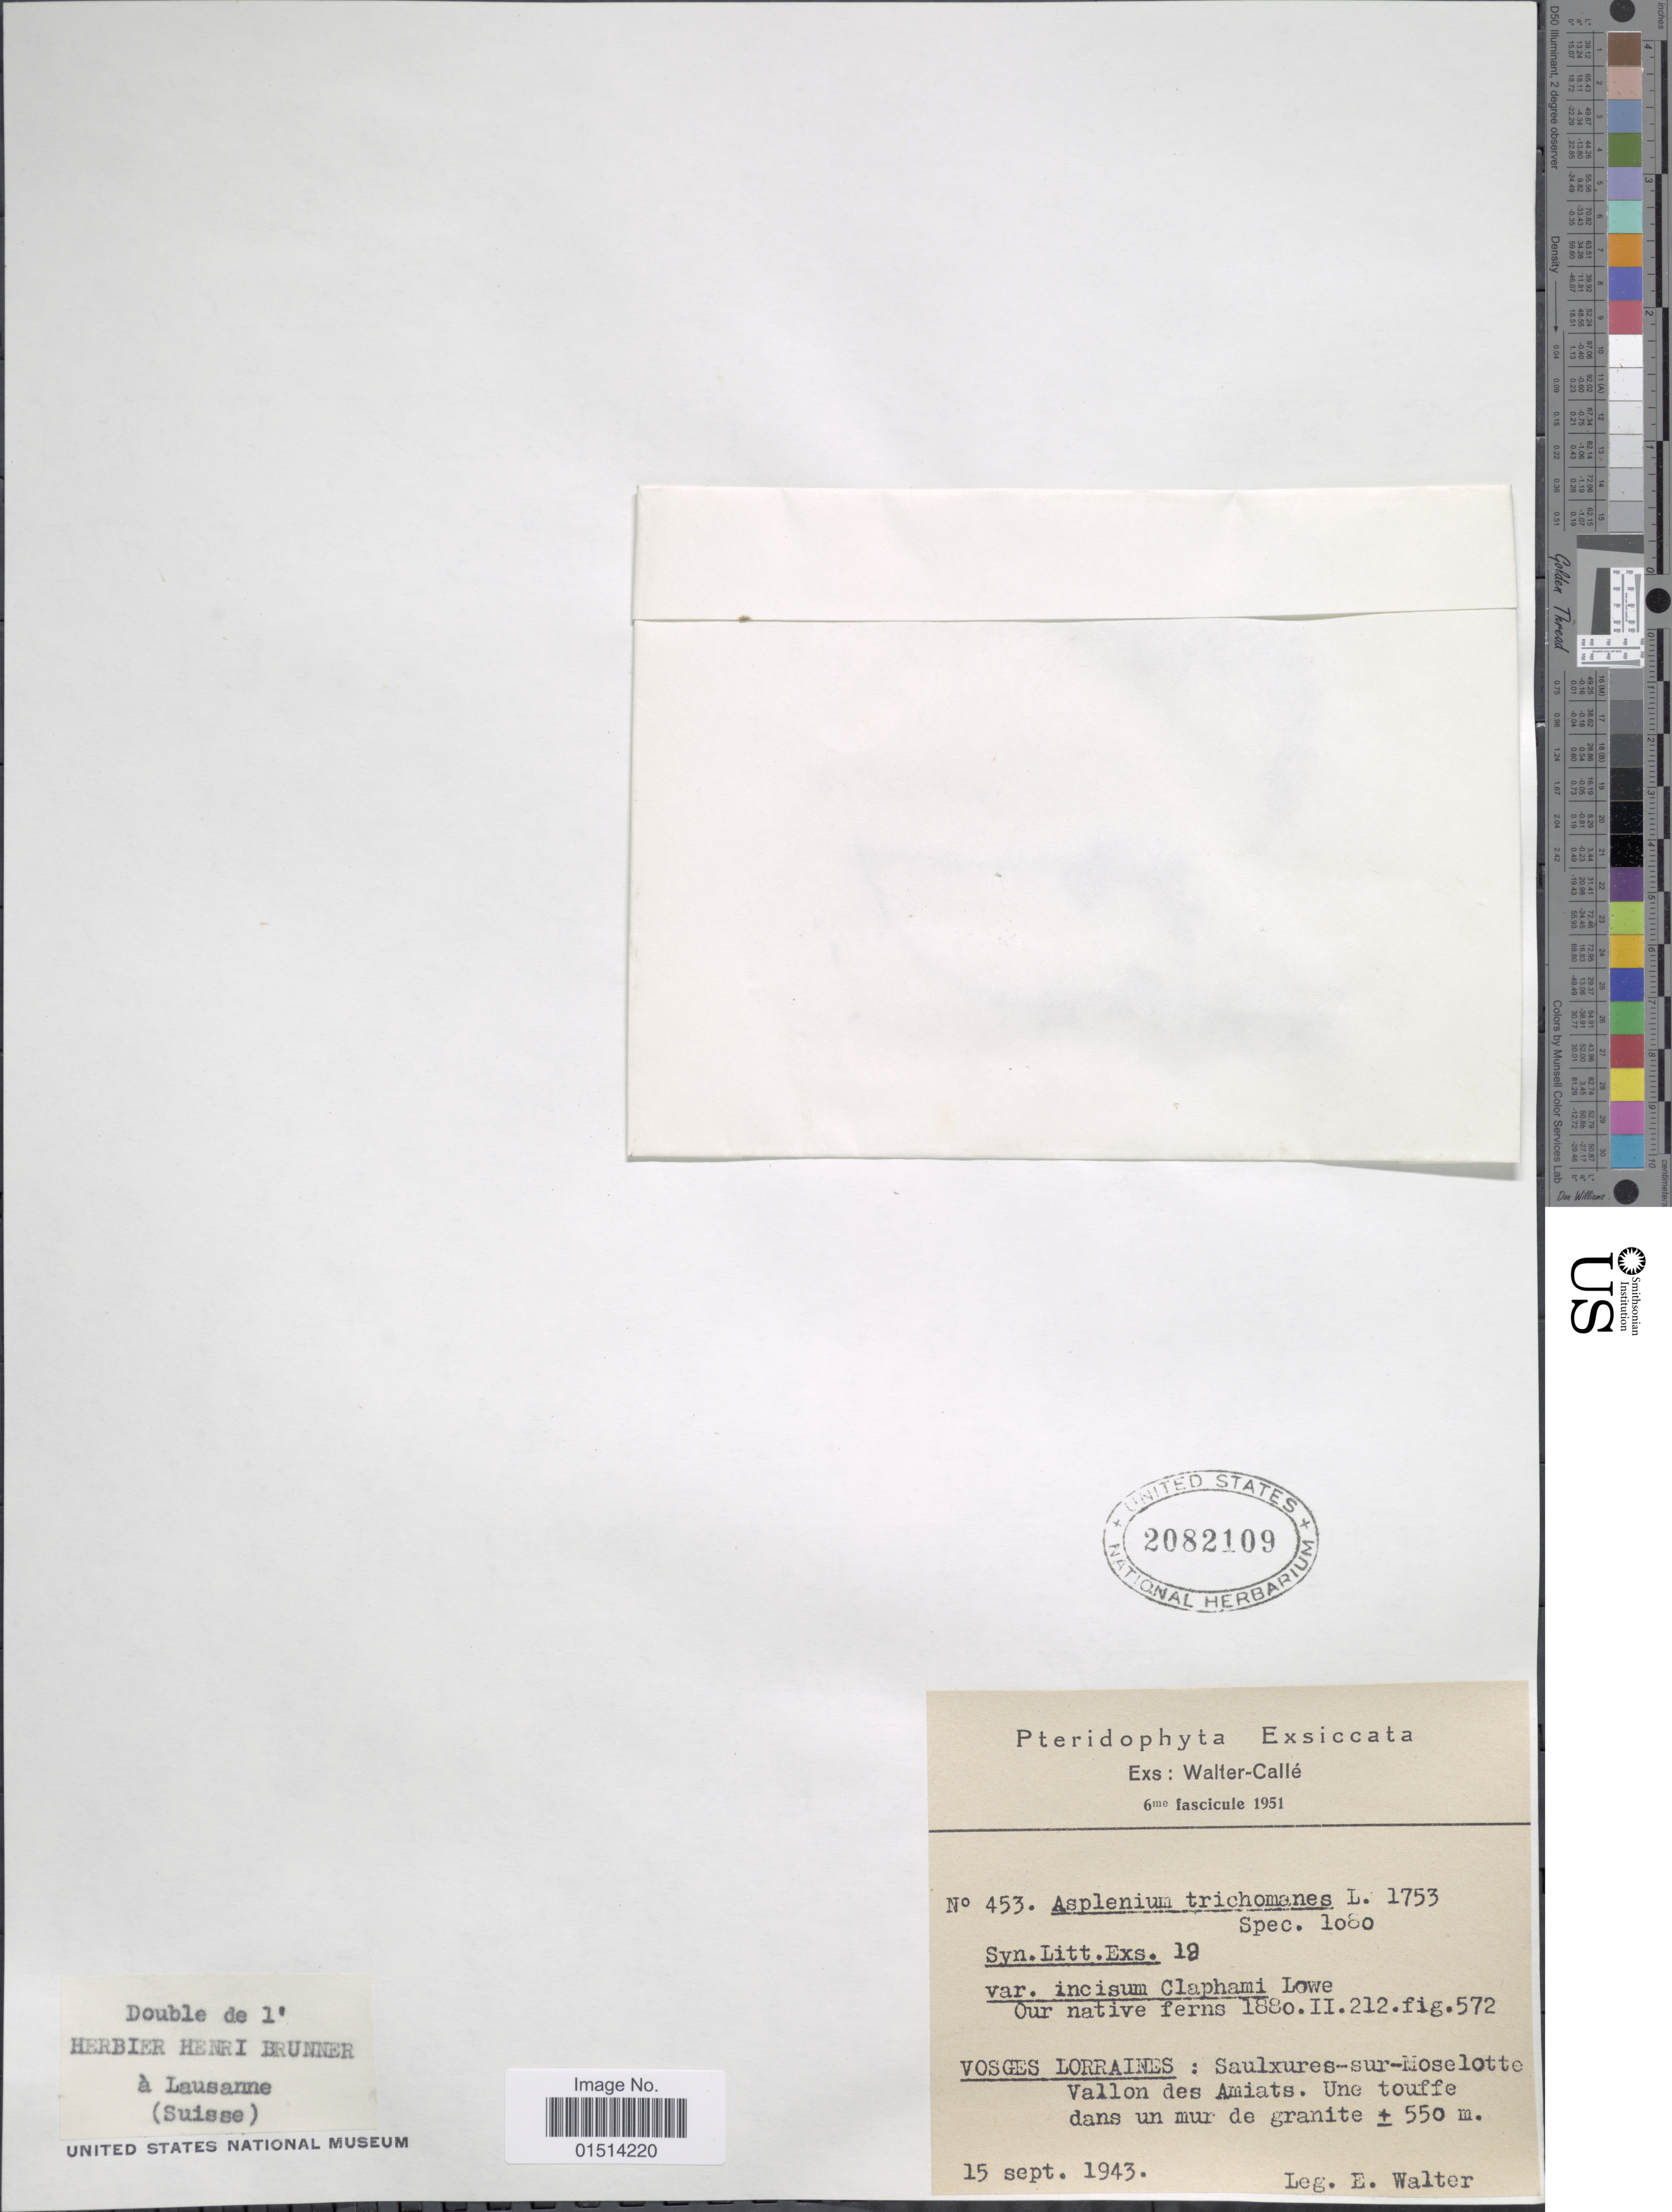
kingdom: Plantae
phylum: Tracheophyta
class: Polypodiopsida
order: Polypodiales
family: Aspleniaceae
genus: Asplenium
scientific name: Asplenium trichomanes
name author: L.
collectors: E. Walter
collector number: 453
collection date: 1943-09-15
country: France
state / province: Grand Est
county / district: Vosges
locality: Vosges Lorraines: Saulxures-sur-Moselotte Vallon des Amiats, Une touffe dans un mur de granite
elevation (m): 550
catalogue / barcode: US 2082109